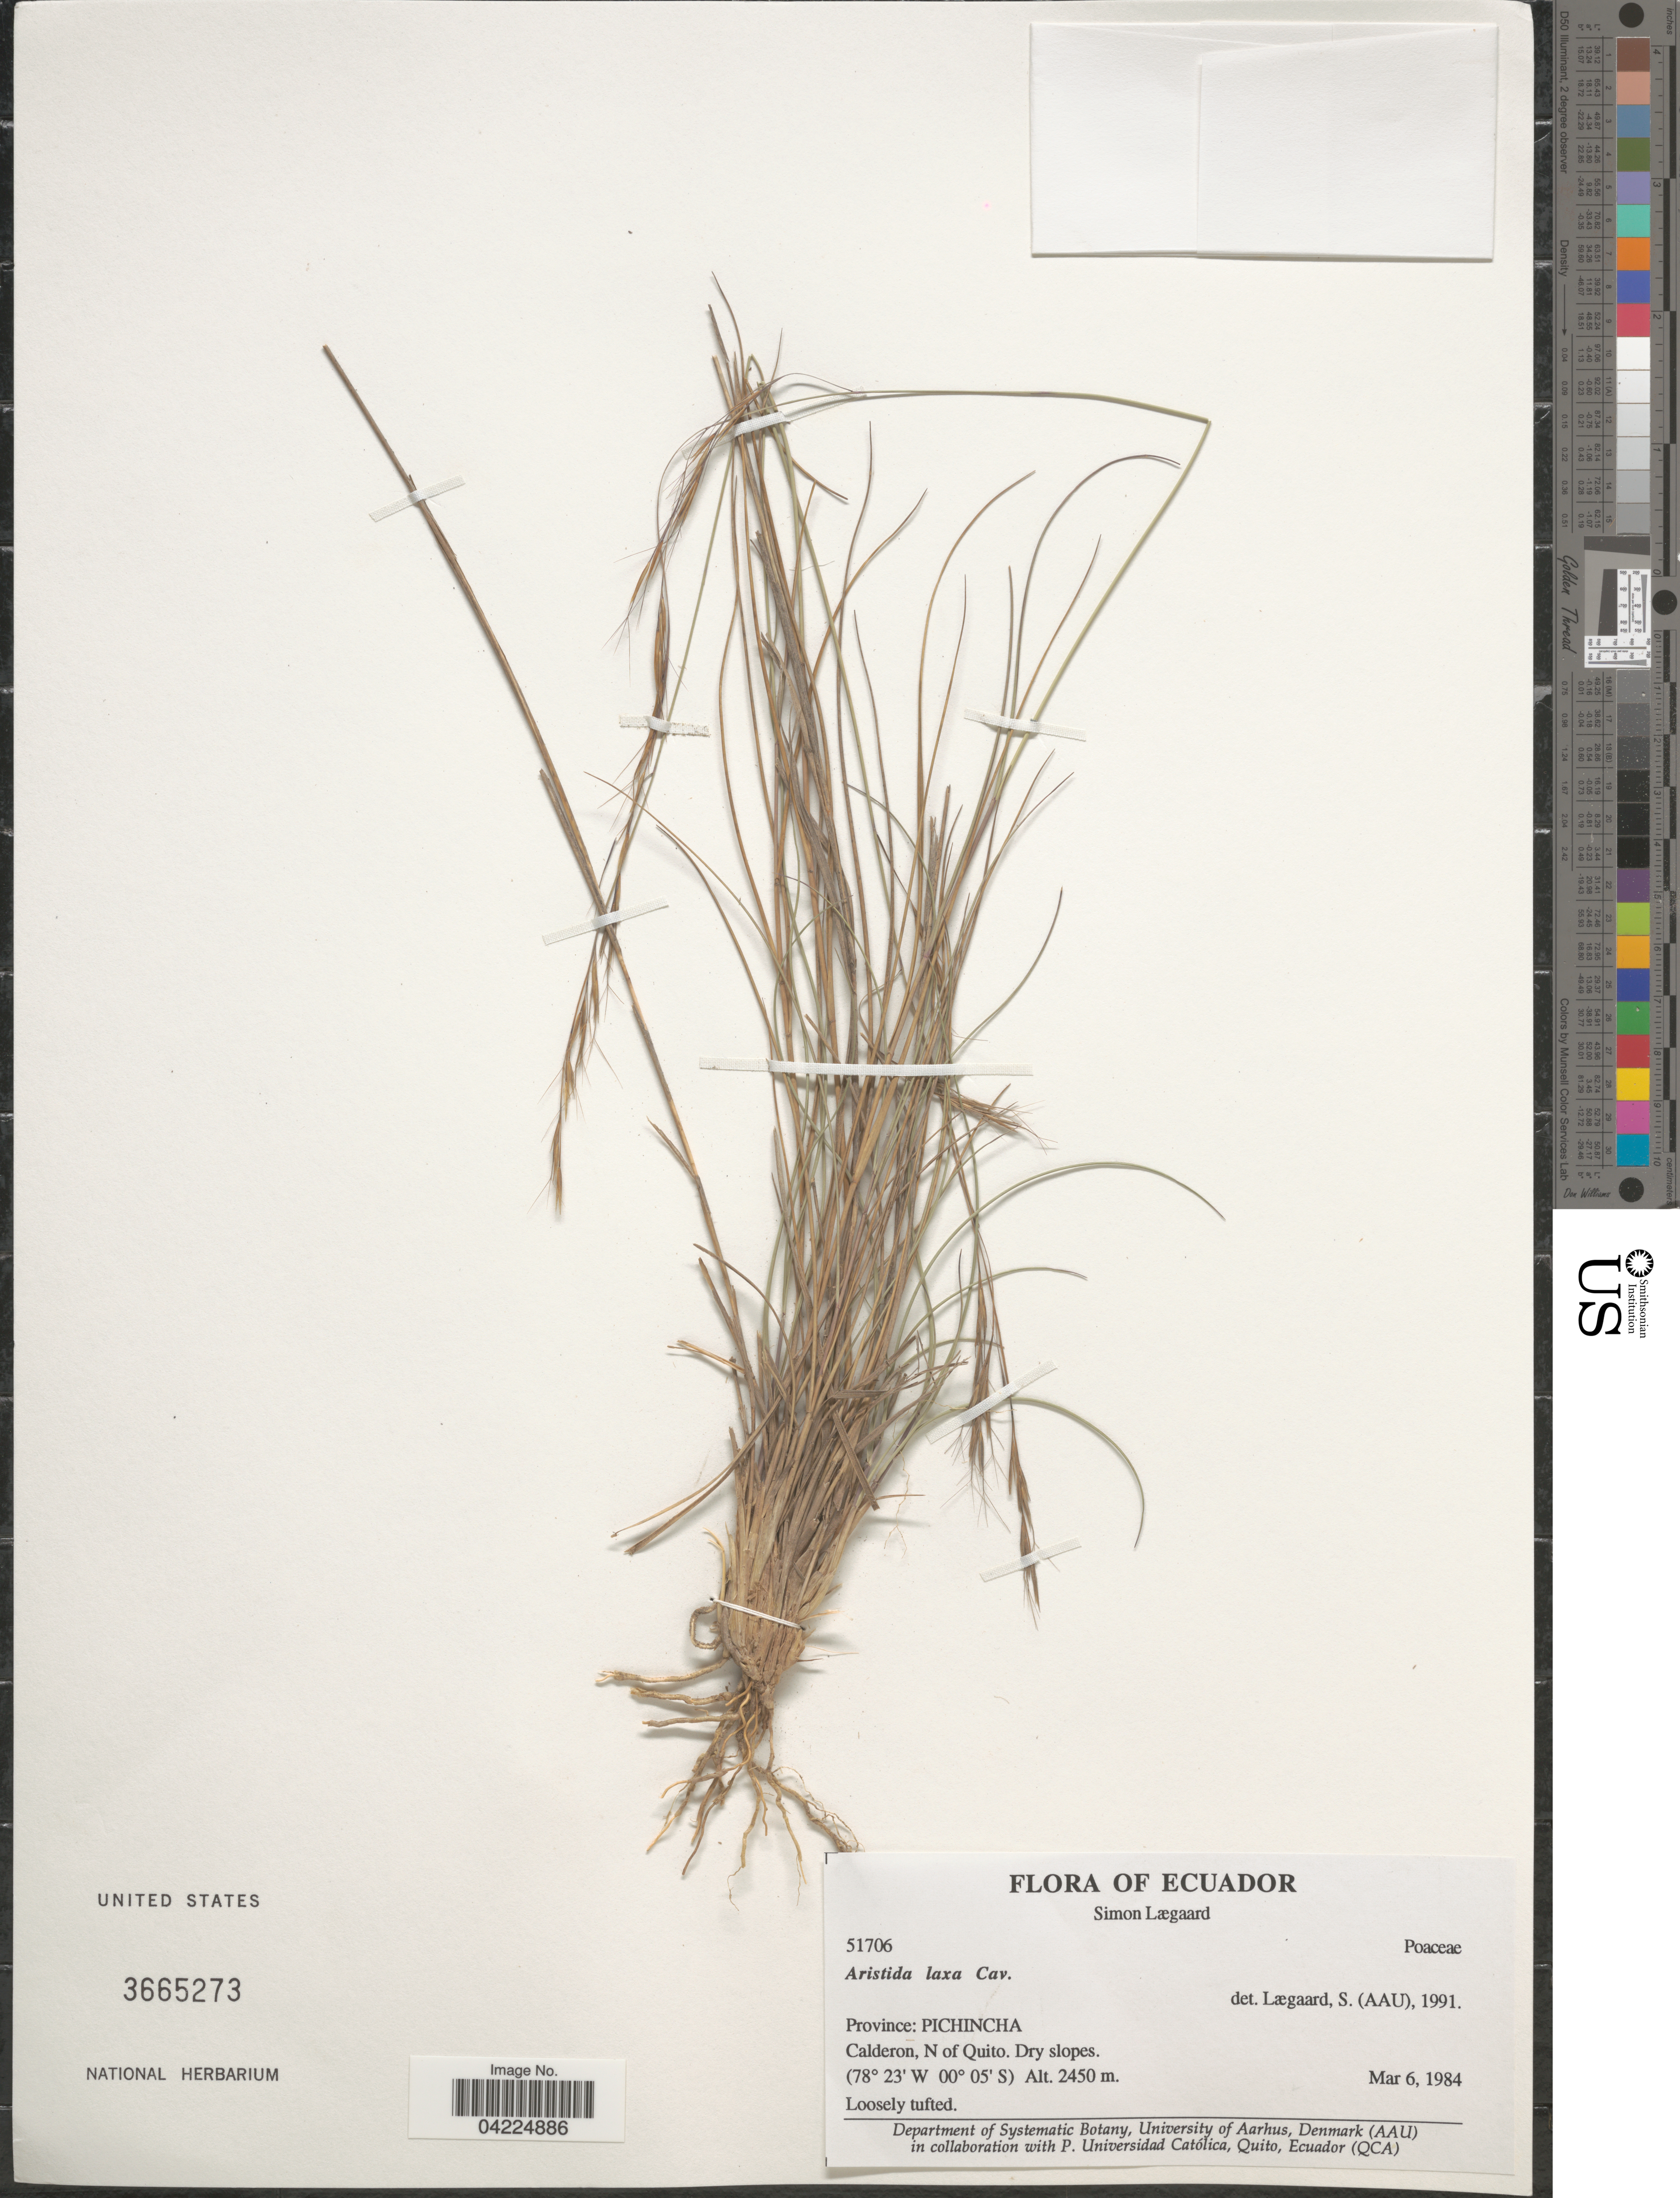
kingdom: Plantae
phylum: Tracheophyta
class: Liliopsida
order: Poales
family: Poaceae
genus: Aristida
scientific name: Aristida laxa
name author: Cav.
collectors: S. Lægaard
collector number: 51706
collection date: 1984-03-06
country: Ecuador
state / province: Pichincha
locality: Calderon, N of Quito. Dry slopes.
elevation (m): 2450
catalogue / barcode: US 3665273